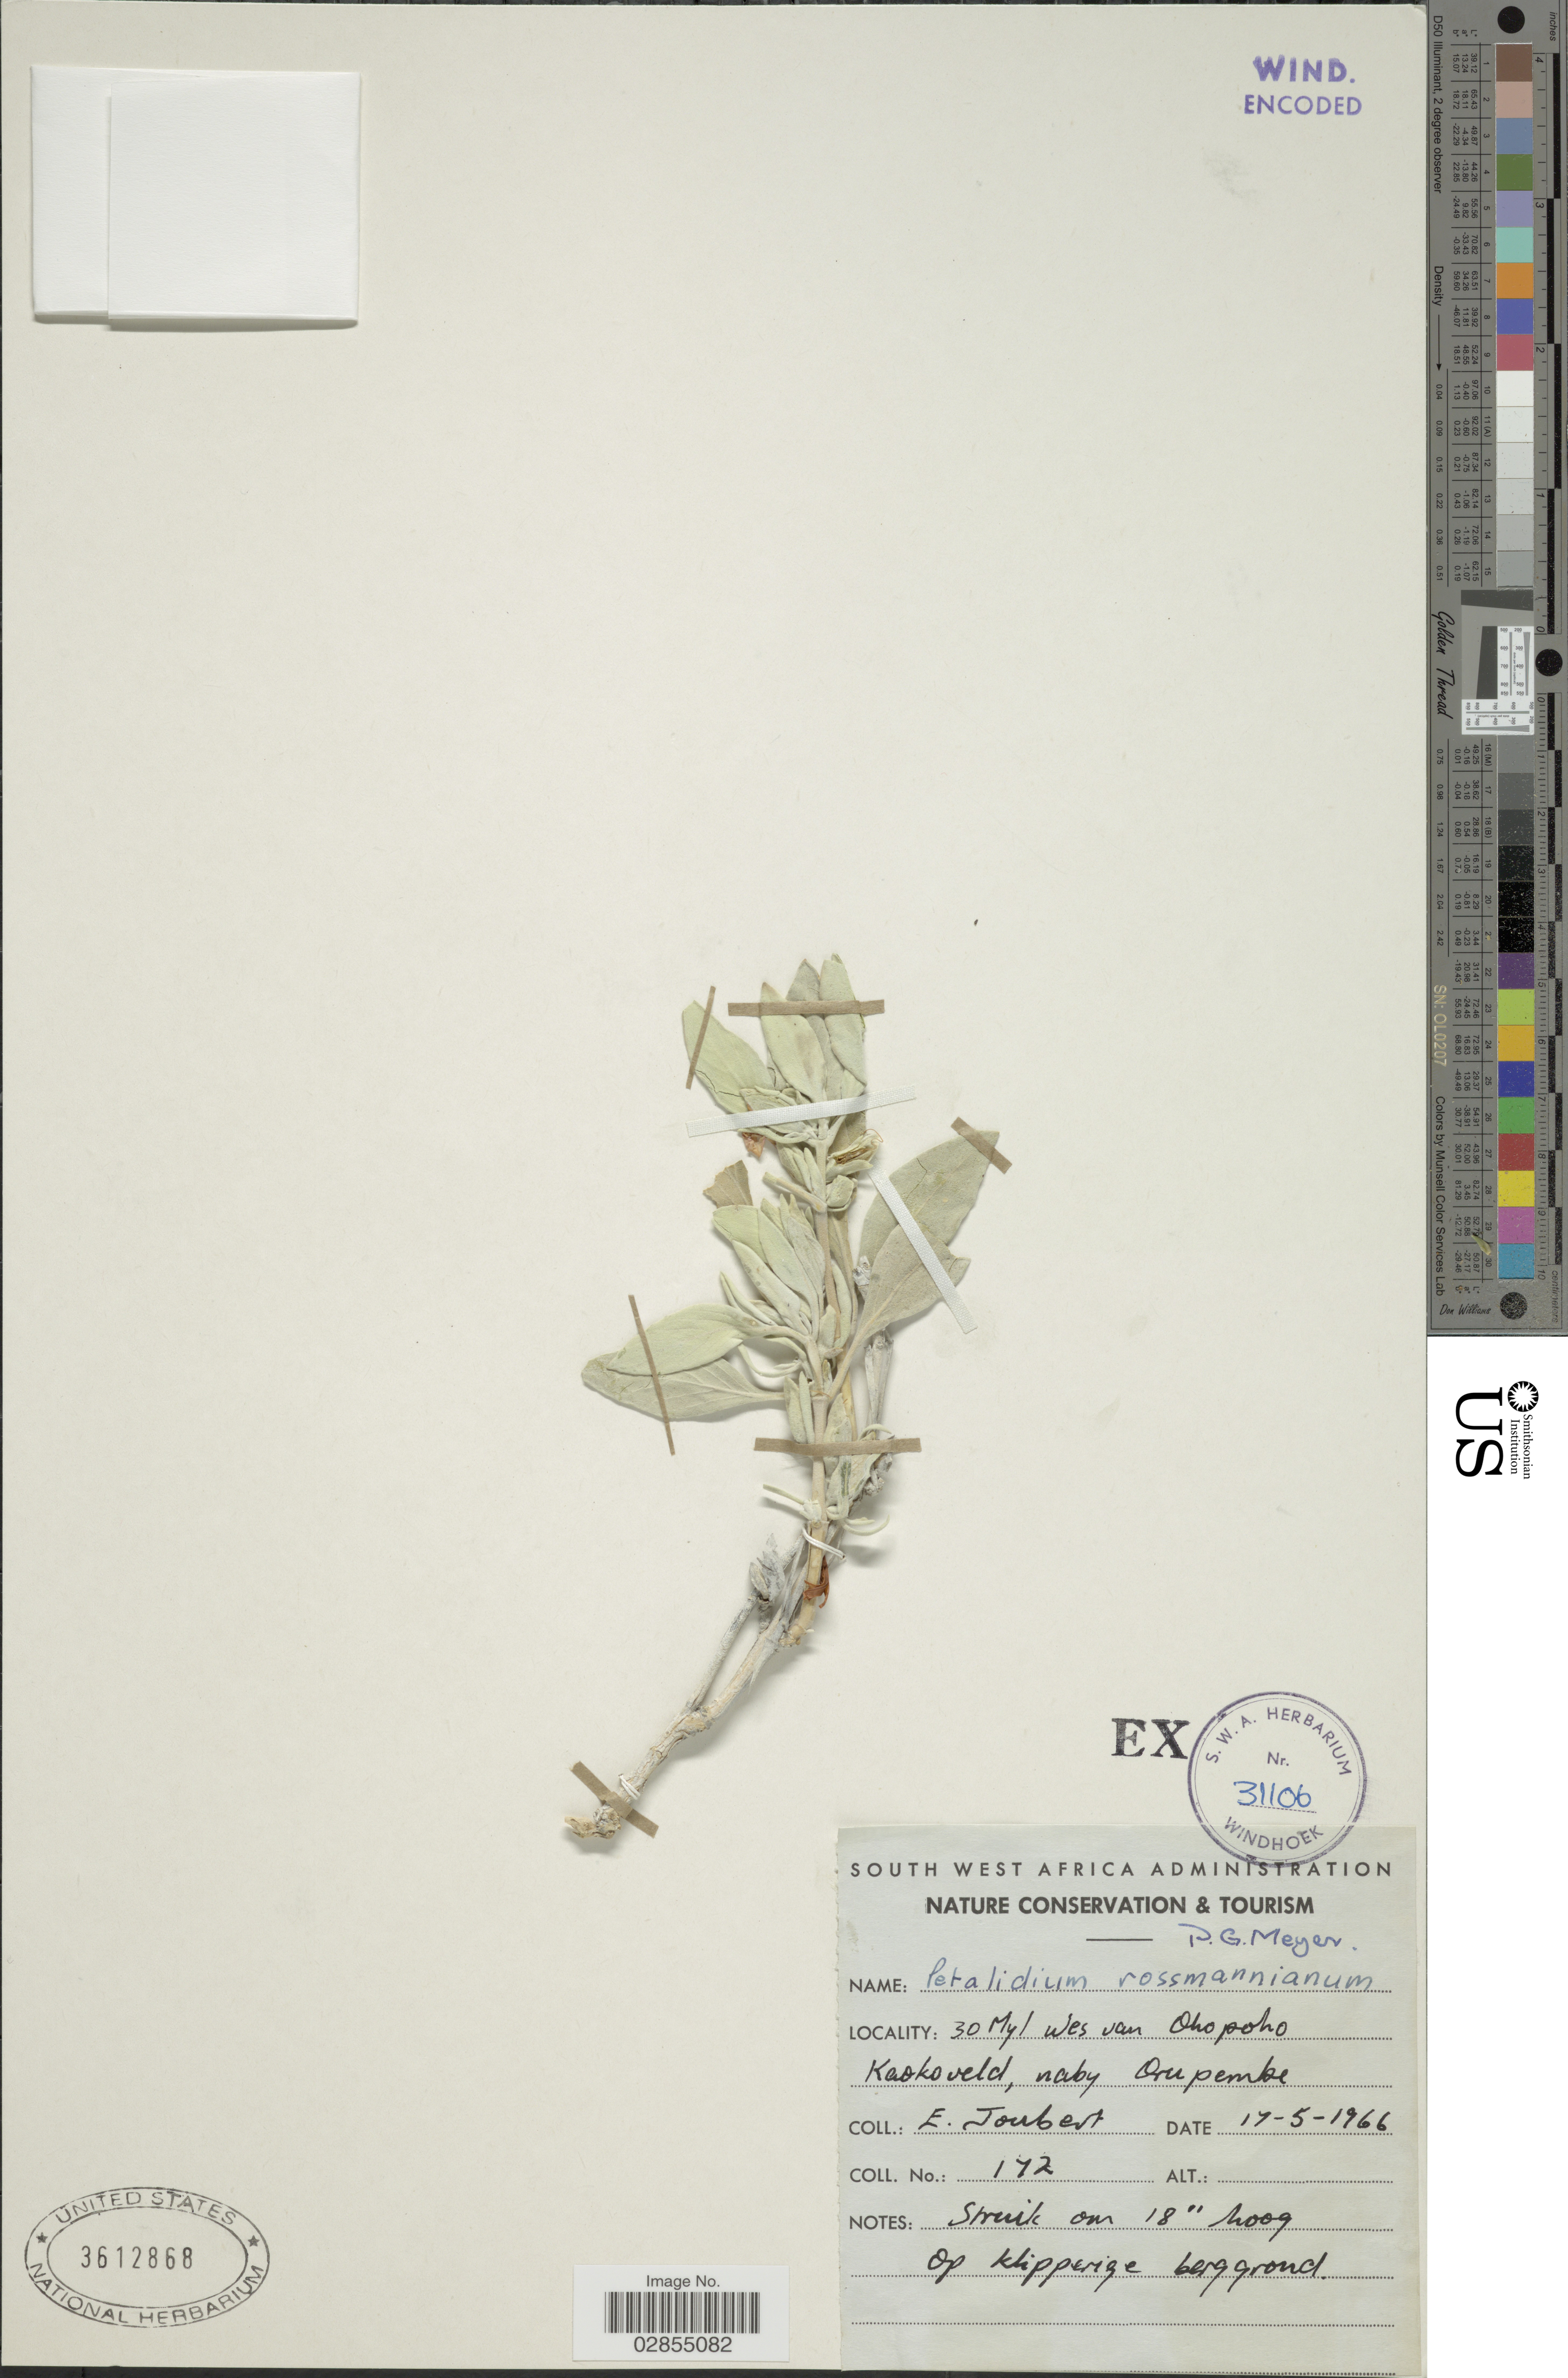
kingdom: Plantae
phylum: Tracheophyta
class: Magnoliopsida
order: Lamiales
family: Acanthaceae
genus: Petalidium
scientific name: Petalidium rossmannianum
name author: P.G. Mey.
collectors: E. Joubert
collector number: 172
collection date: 1966-05-17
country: Namibia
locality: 30 Myl Wes van Ohopoho, Kaokoveld, naby Orupembe.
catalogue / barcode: US 3612868